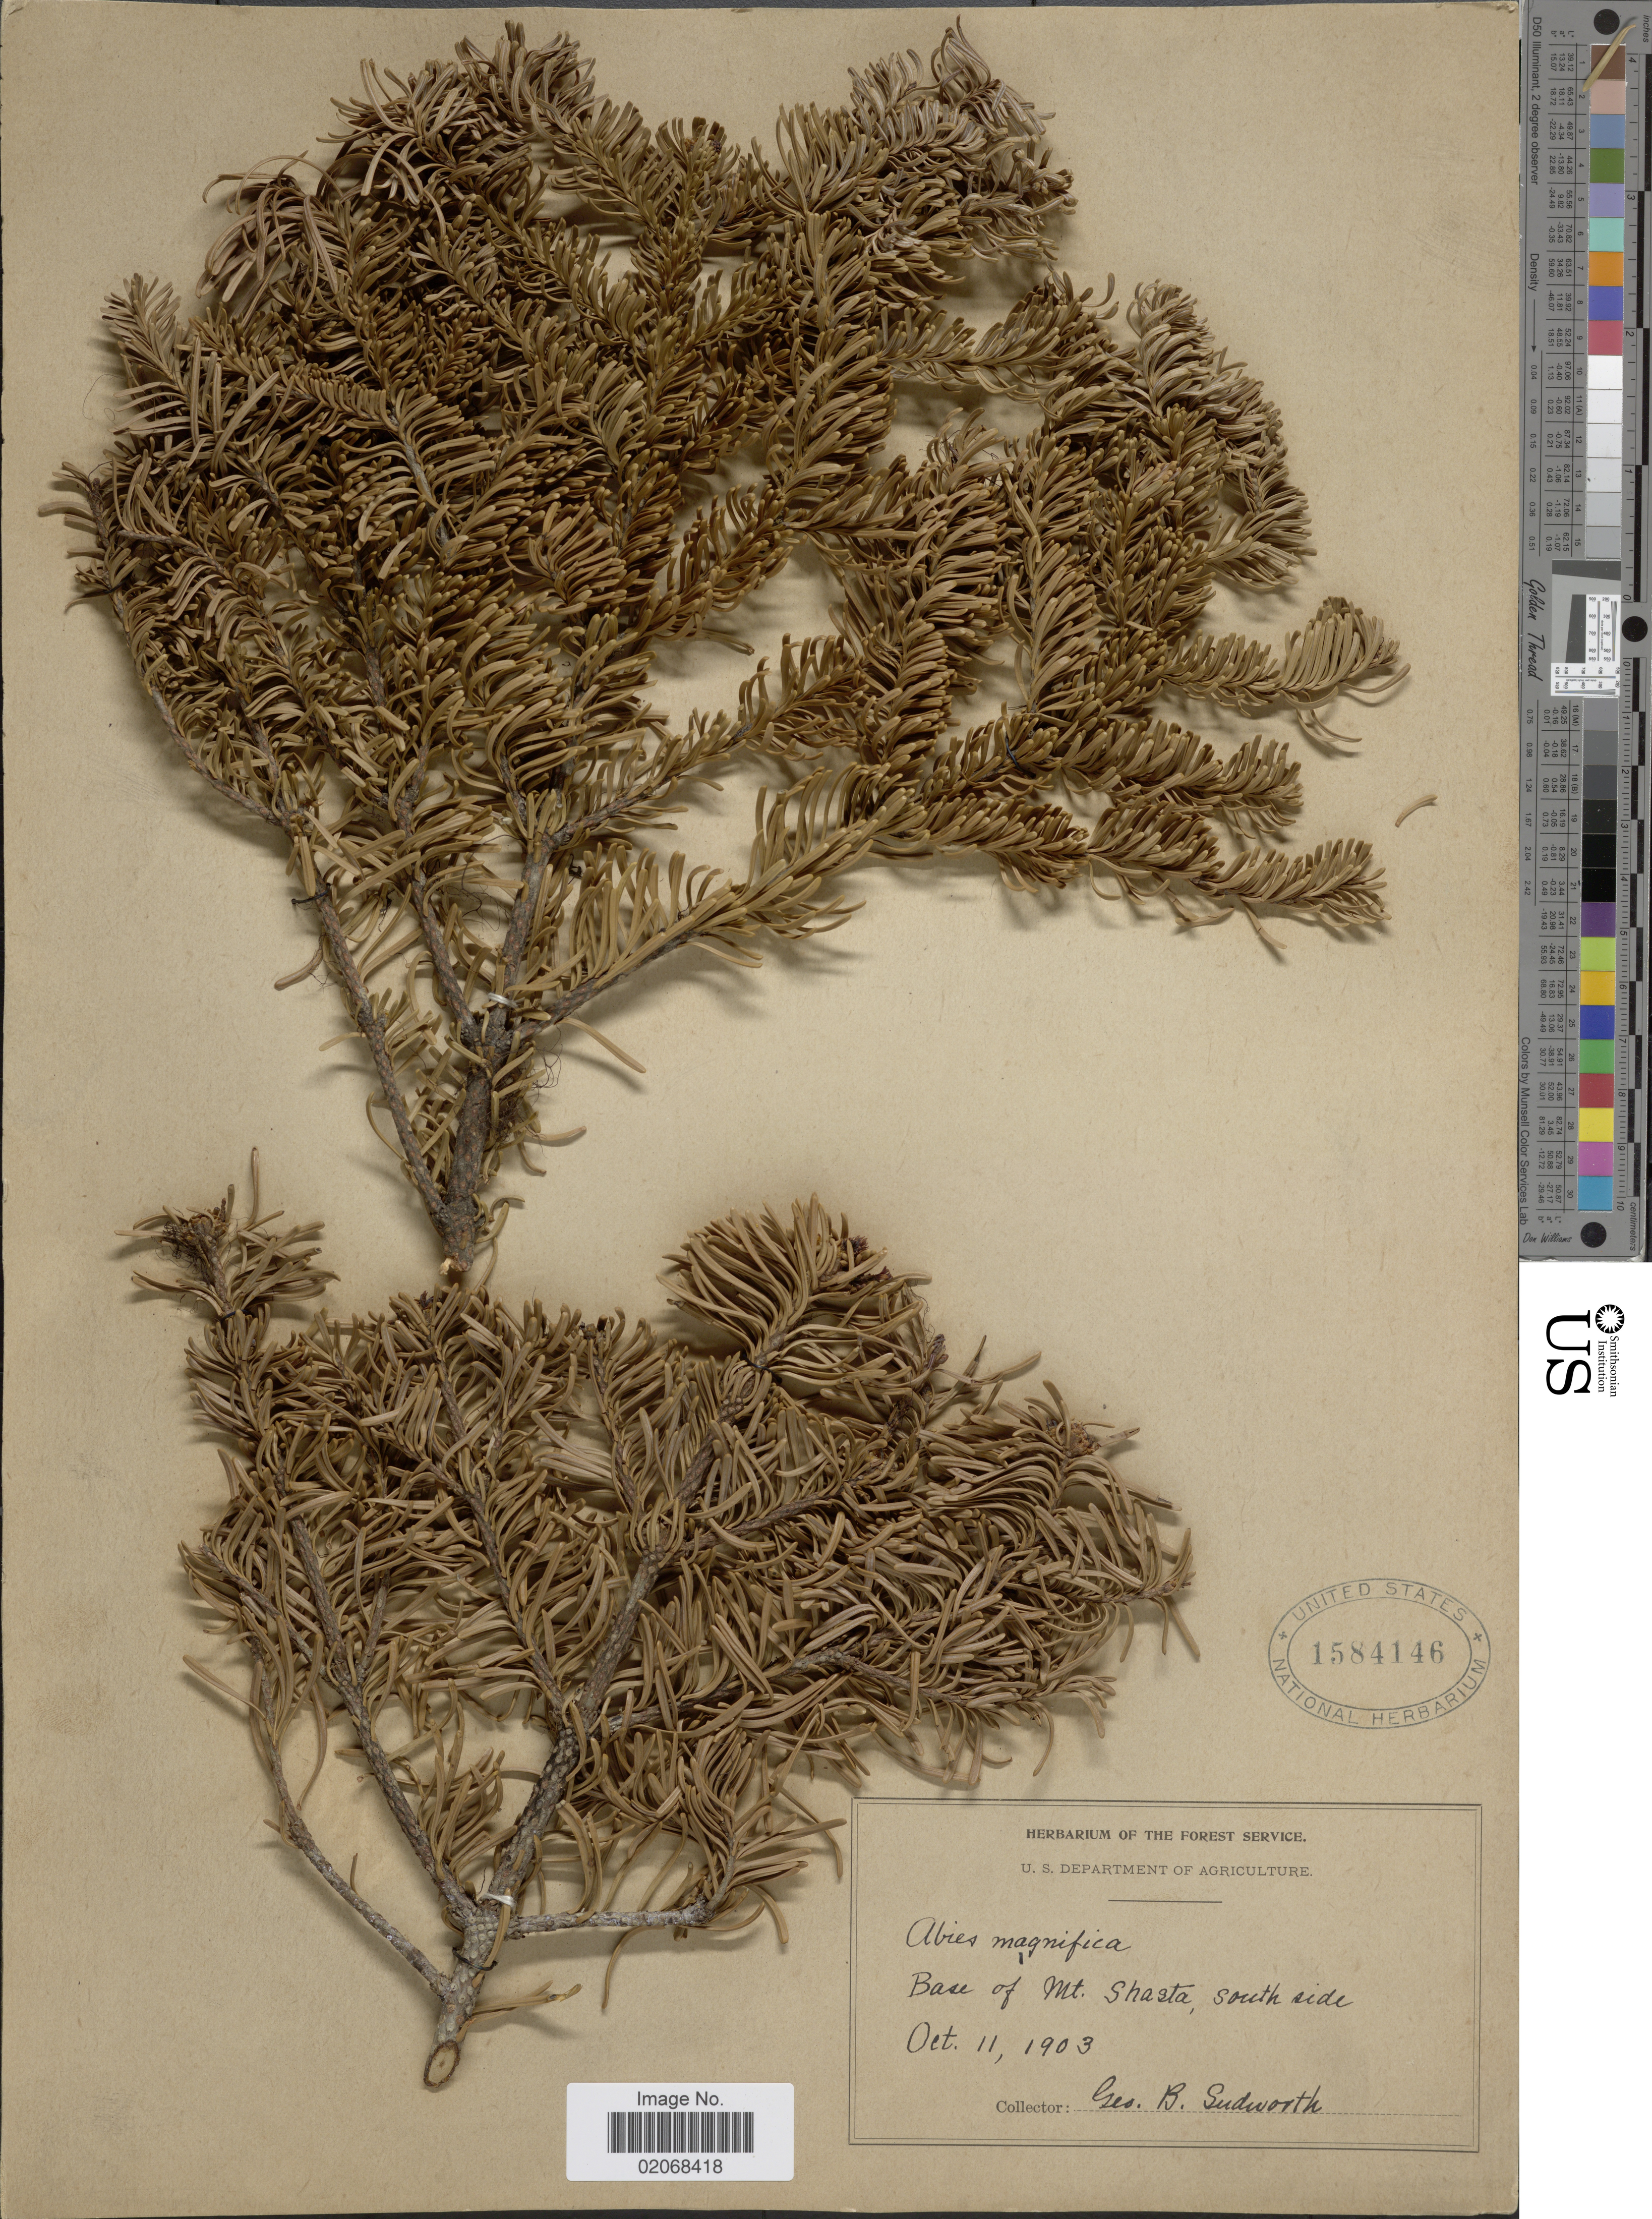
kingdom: Plantae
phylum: Tracheophyta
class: Pinopsida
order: Pinales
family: Pinaceae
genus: Abies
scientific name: Abies magnifica var. shastensis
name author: Lemmon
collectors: G. B. Sudworth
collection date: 1903-10-11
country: United States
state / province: California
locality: Base of Mt Shasta, South side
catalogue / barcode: US 1584146